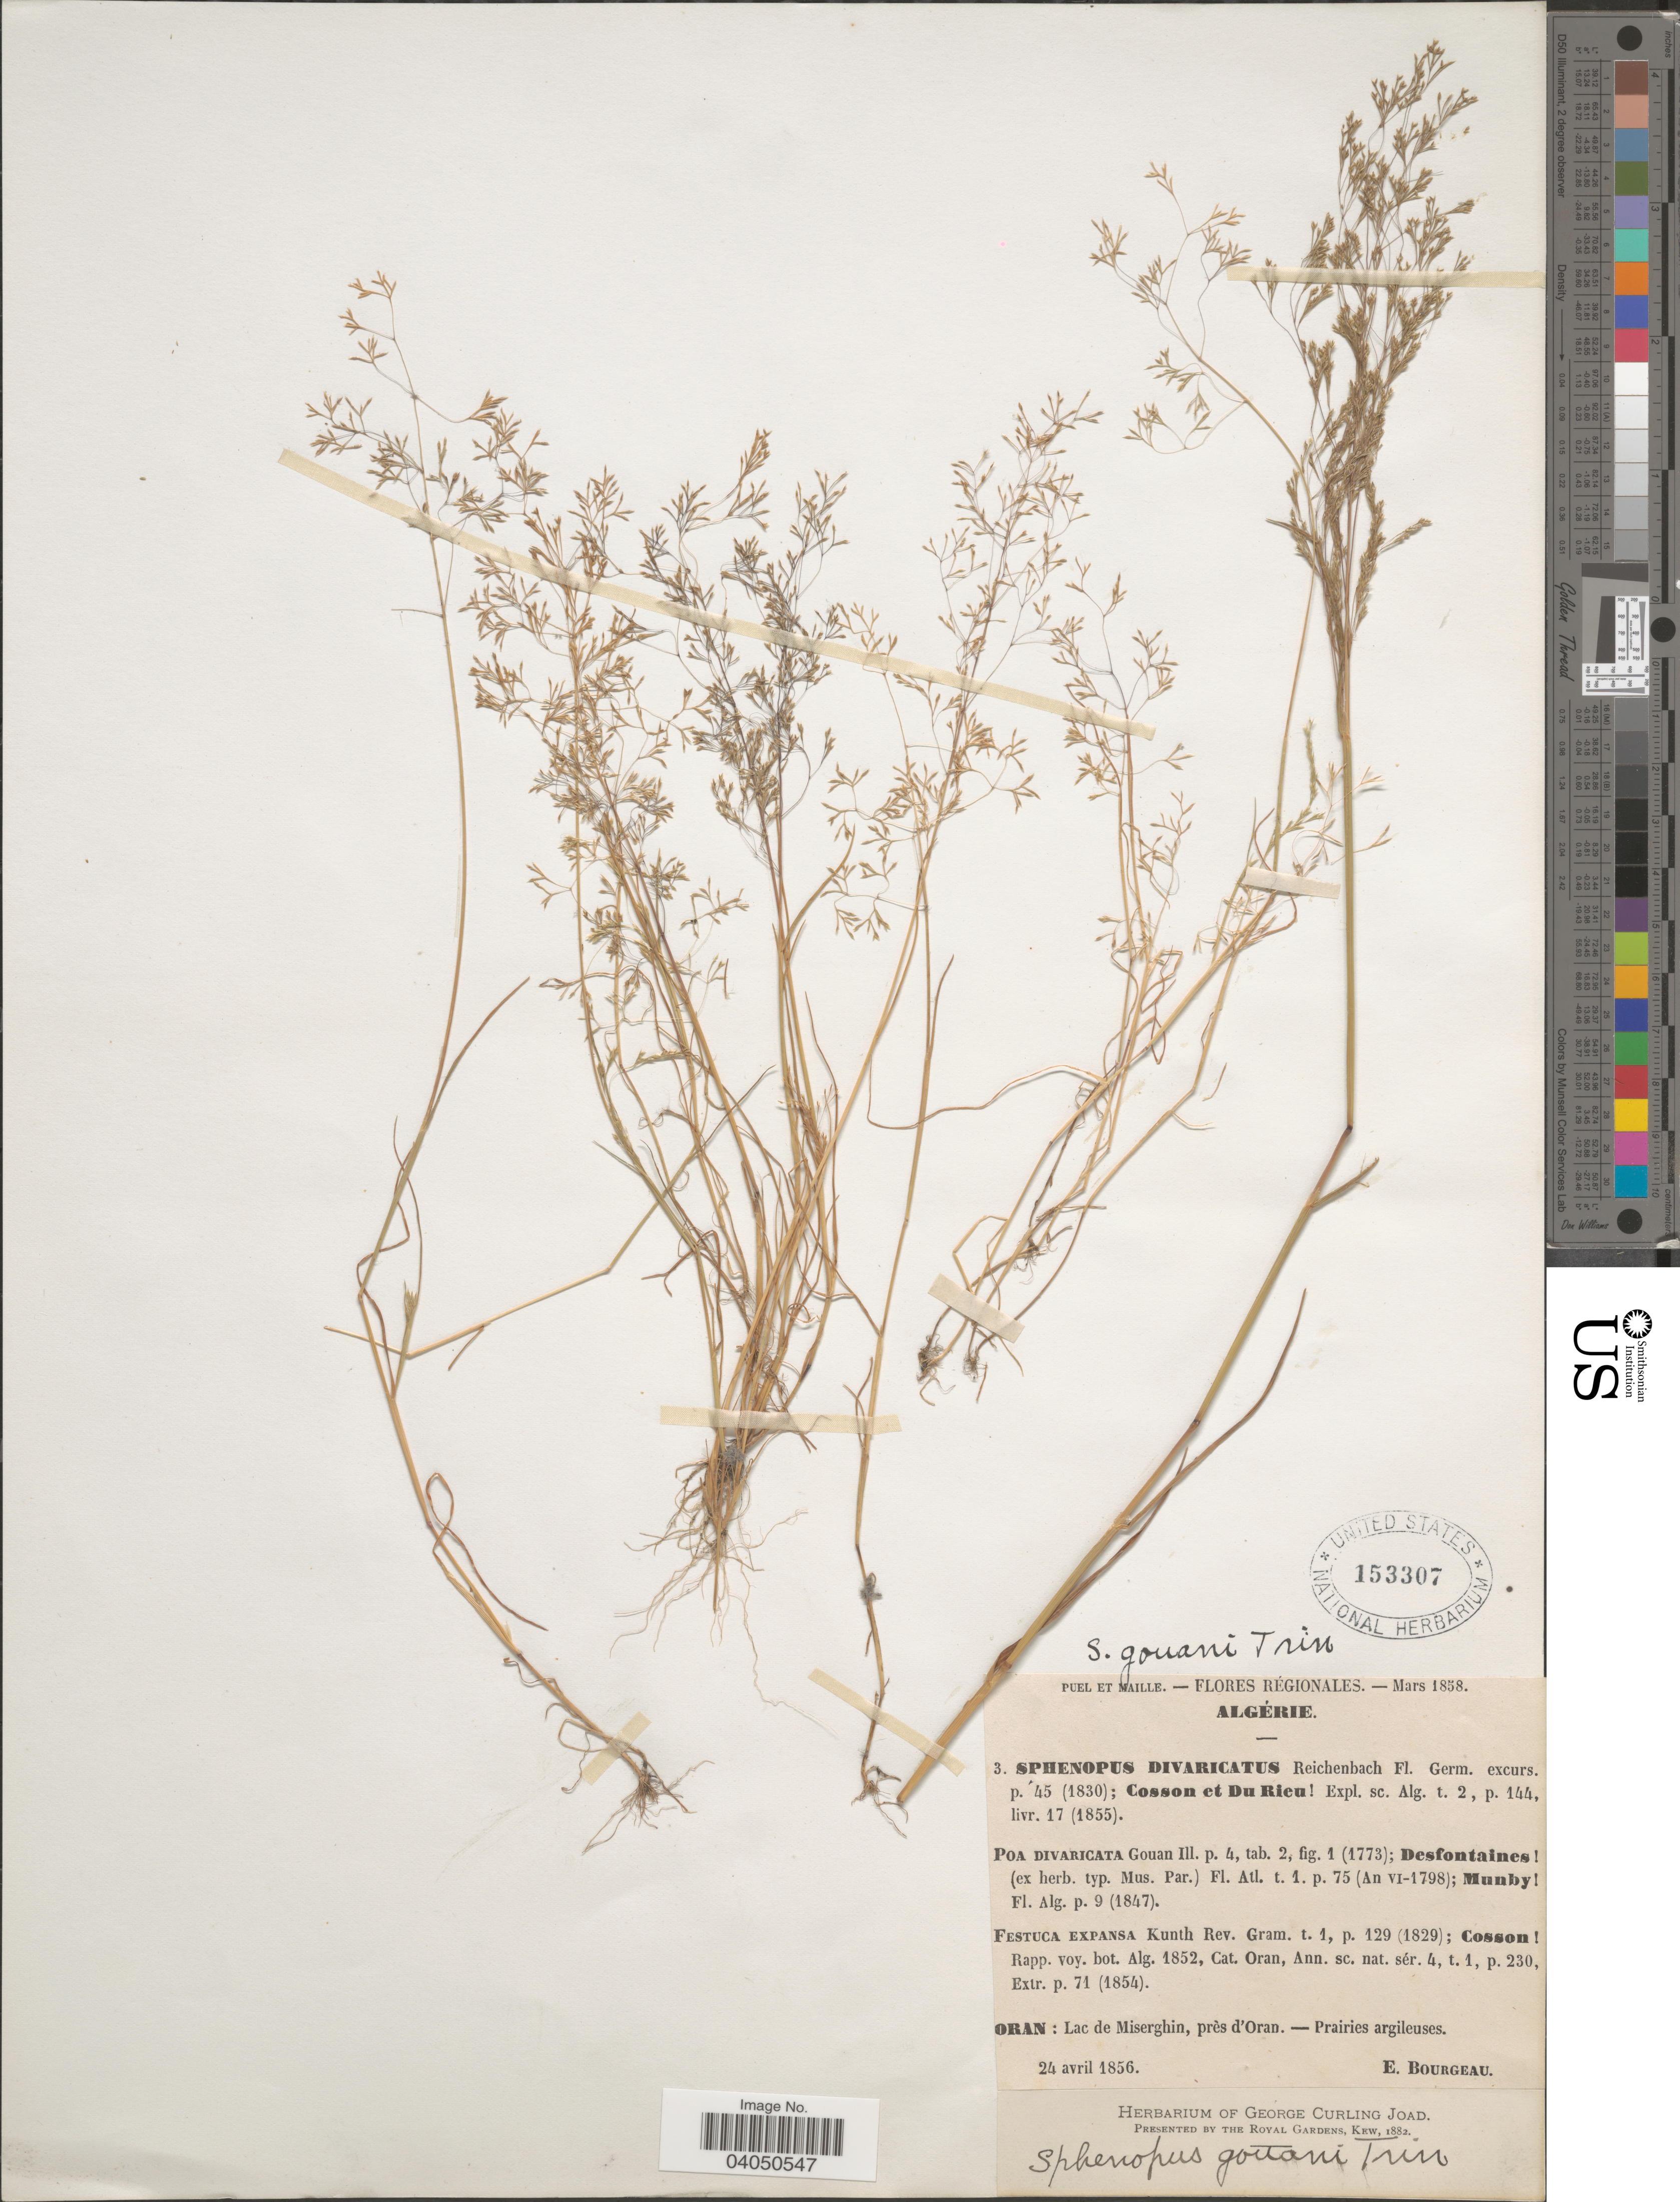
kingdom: Plantae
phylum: Tracheophyta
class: Liliopsida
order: Poales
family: Poaceae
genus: Sphenopus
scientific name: Sphenopus divaricatus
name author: (Gouan) Rchb.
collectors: E. Bourgeau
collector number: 3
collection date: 1856-04-24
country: Algeria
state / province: Oran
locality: Lac de Miserghin, près d'Oran.- Prairies argileuses.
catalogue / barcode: US 153307